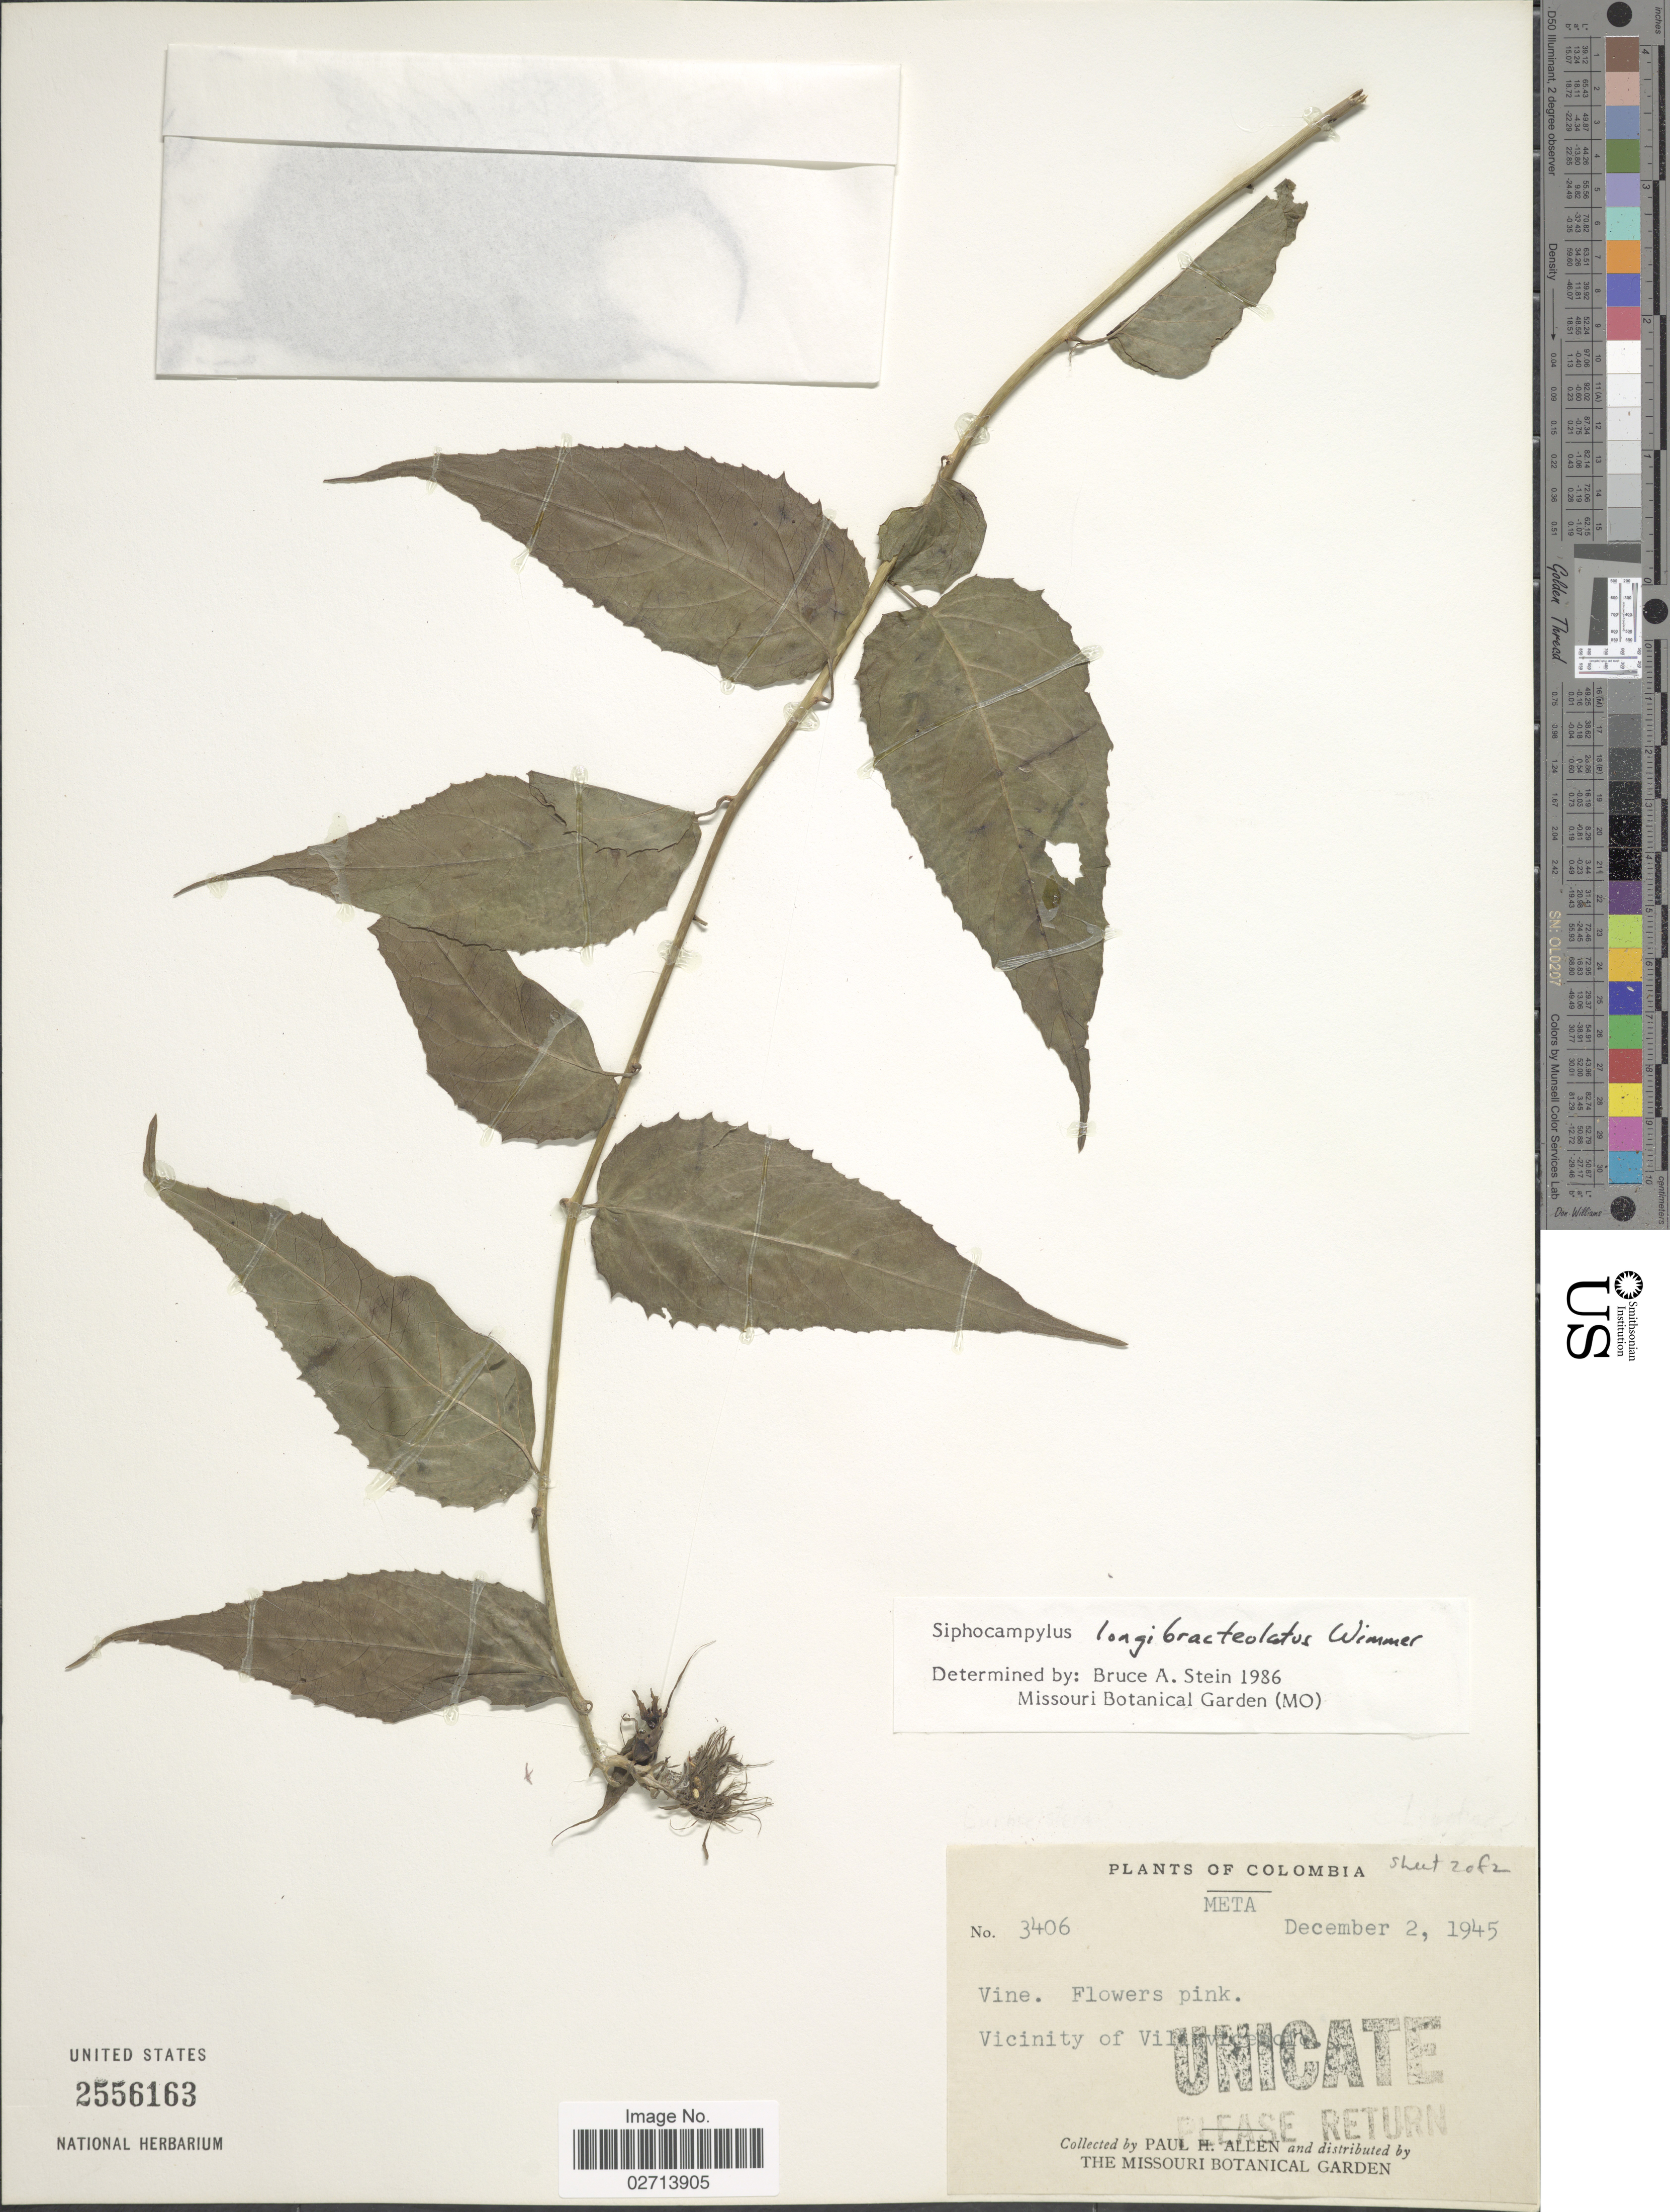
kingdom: Plantae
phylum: Tracheophyta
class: Magnoliopsida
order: Asterales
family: Campanulaceae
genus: Siphocampylus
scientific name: Siphocampylus longebracteolatus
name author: E. Wimm.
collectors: P. H. Allen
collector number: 3406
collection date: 1945-12-02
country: Colombia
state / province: Meta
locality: Vicinity of Villavicencio.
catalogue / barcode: US 2556163